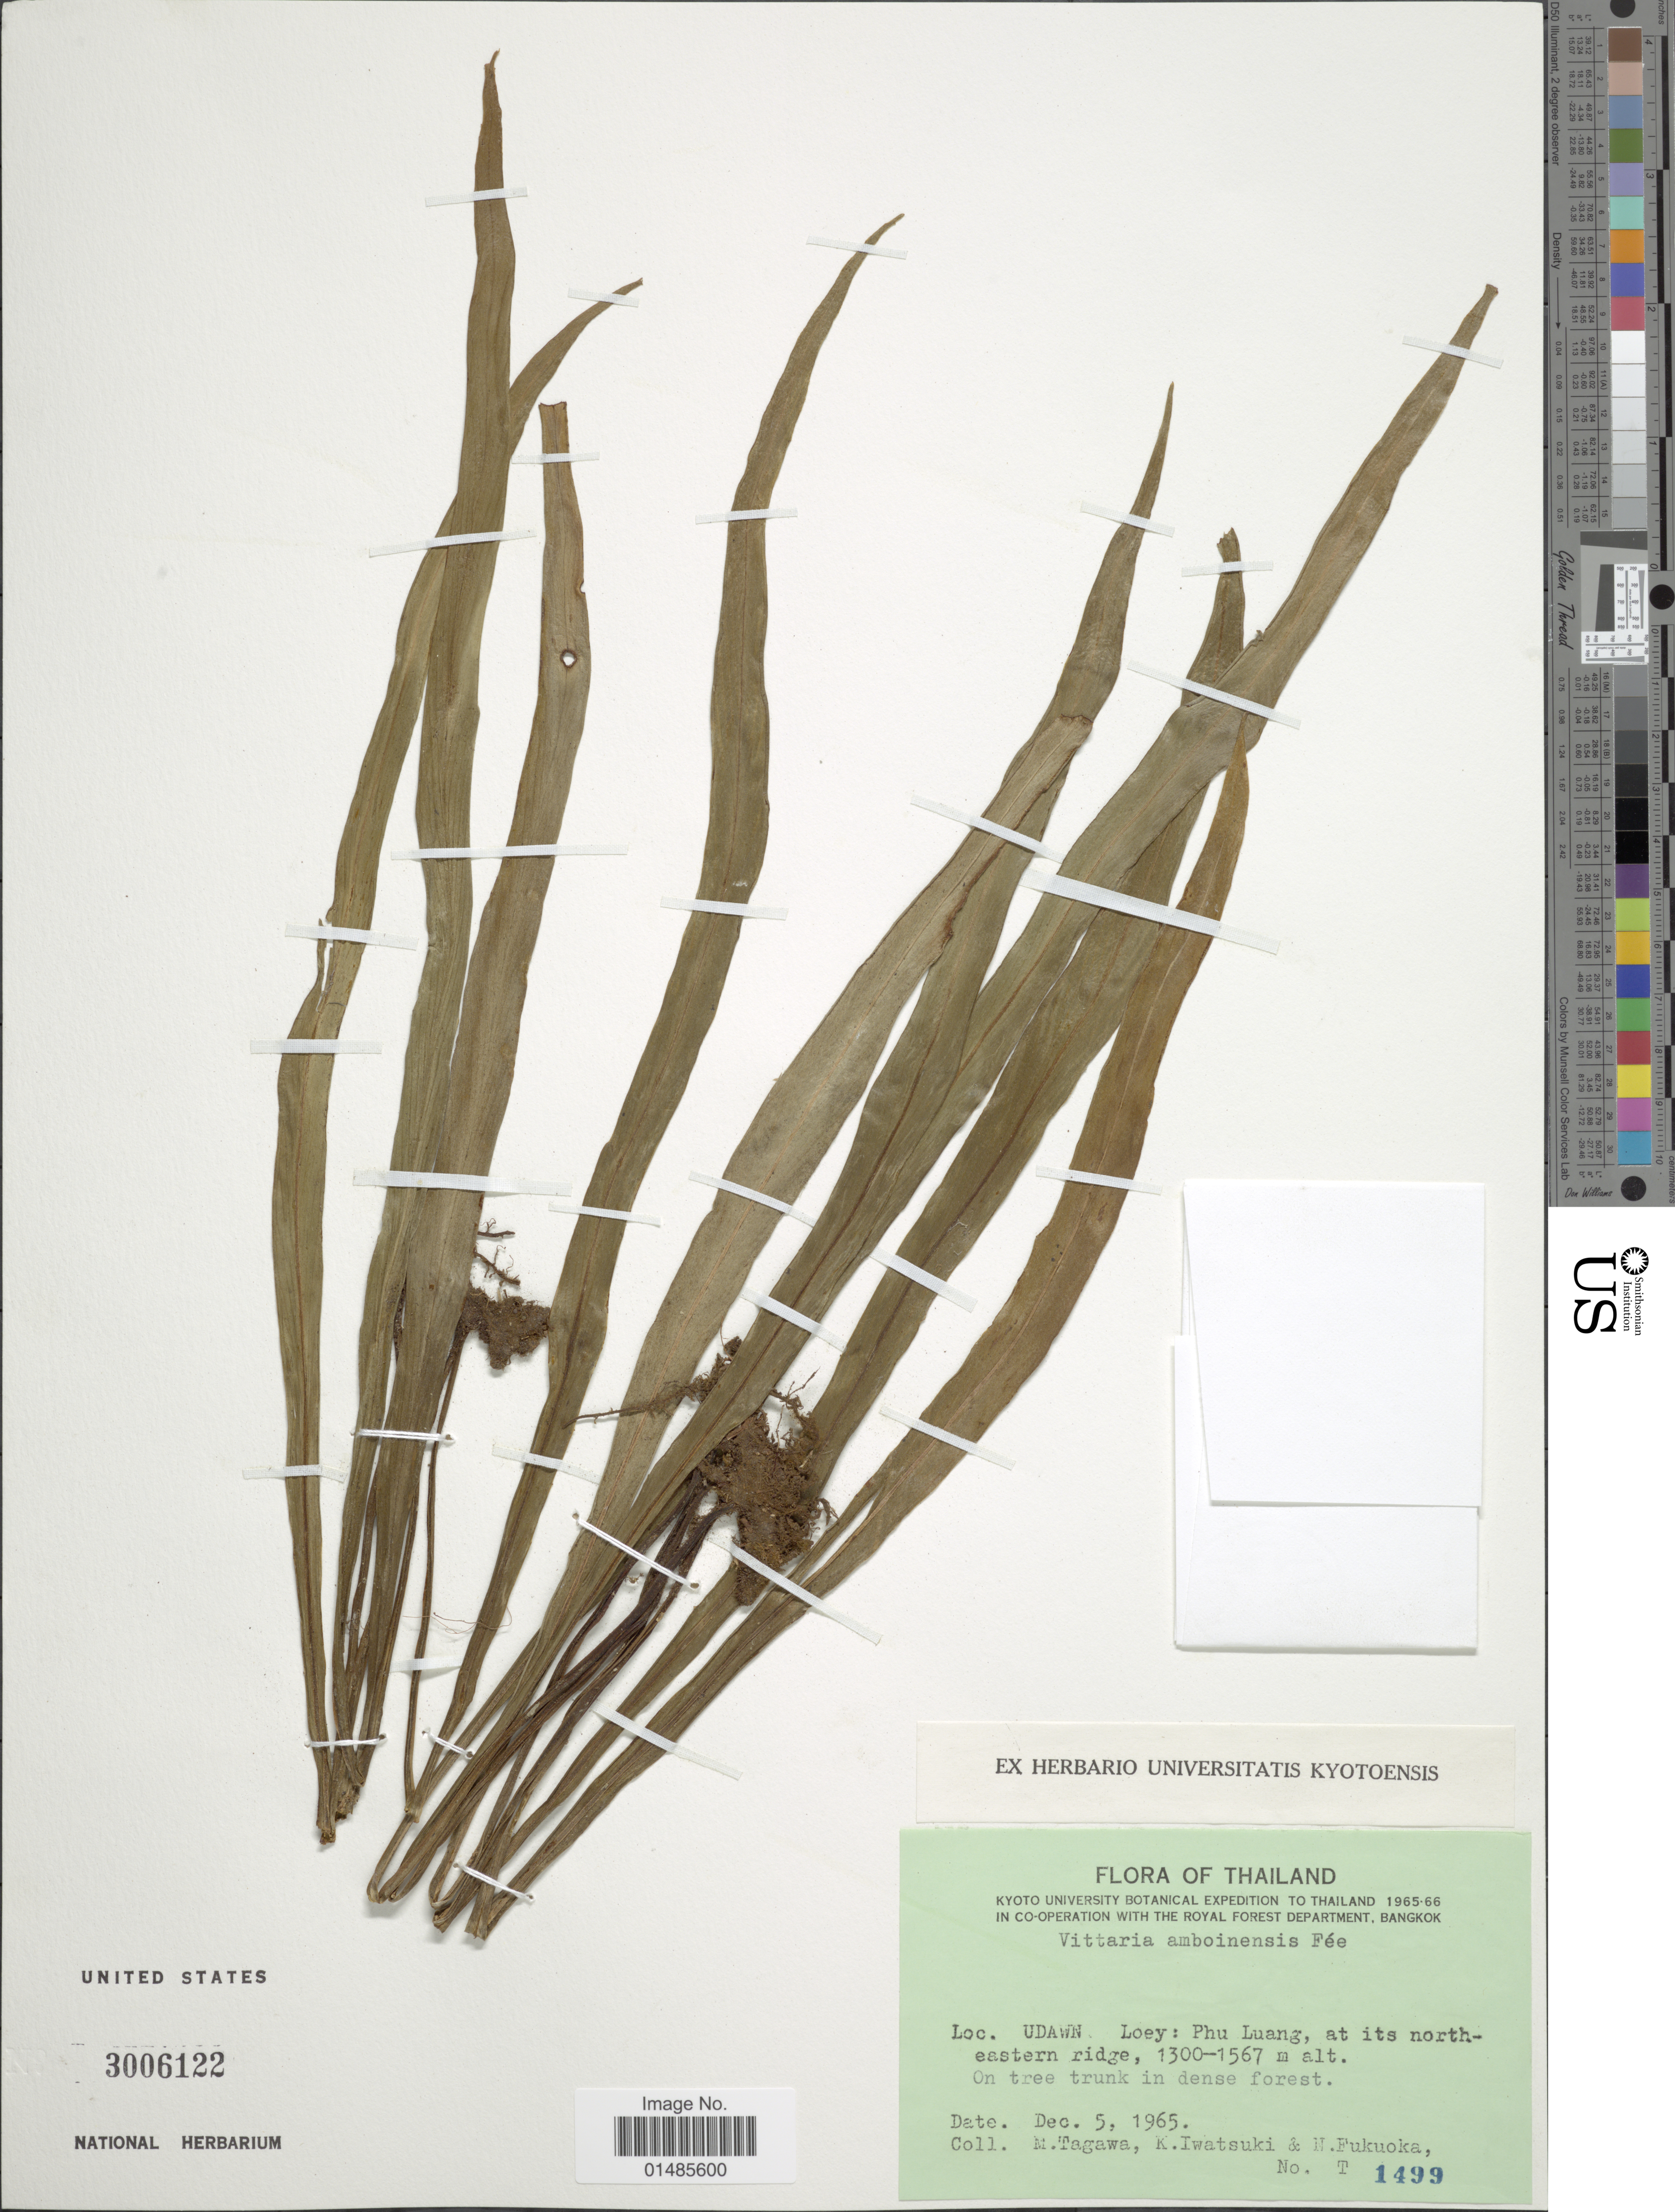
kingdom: Plantae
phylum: Tracheophyta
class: Polypodiopsida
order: Polypodiales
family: Pteridaceae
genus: Haplopteris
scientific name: Haplopteris amboinensis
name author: (Fée) X.C. Zhang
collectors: M. Tagawa, K. Iwatsuki & N. Fukuoka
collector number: T 1499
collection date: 1965-12-05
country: Thailand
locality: Udawn. Loey: Phu Luang, at its north-eastern ridge.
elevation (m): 1300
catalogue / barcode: US 3006122